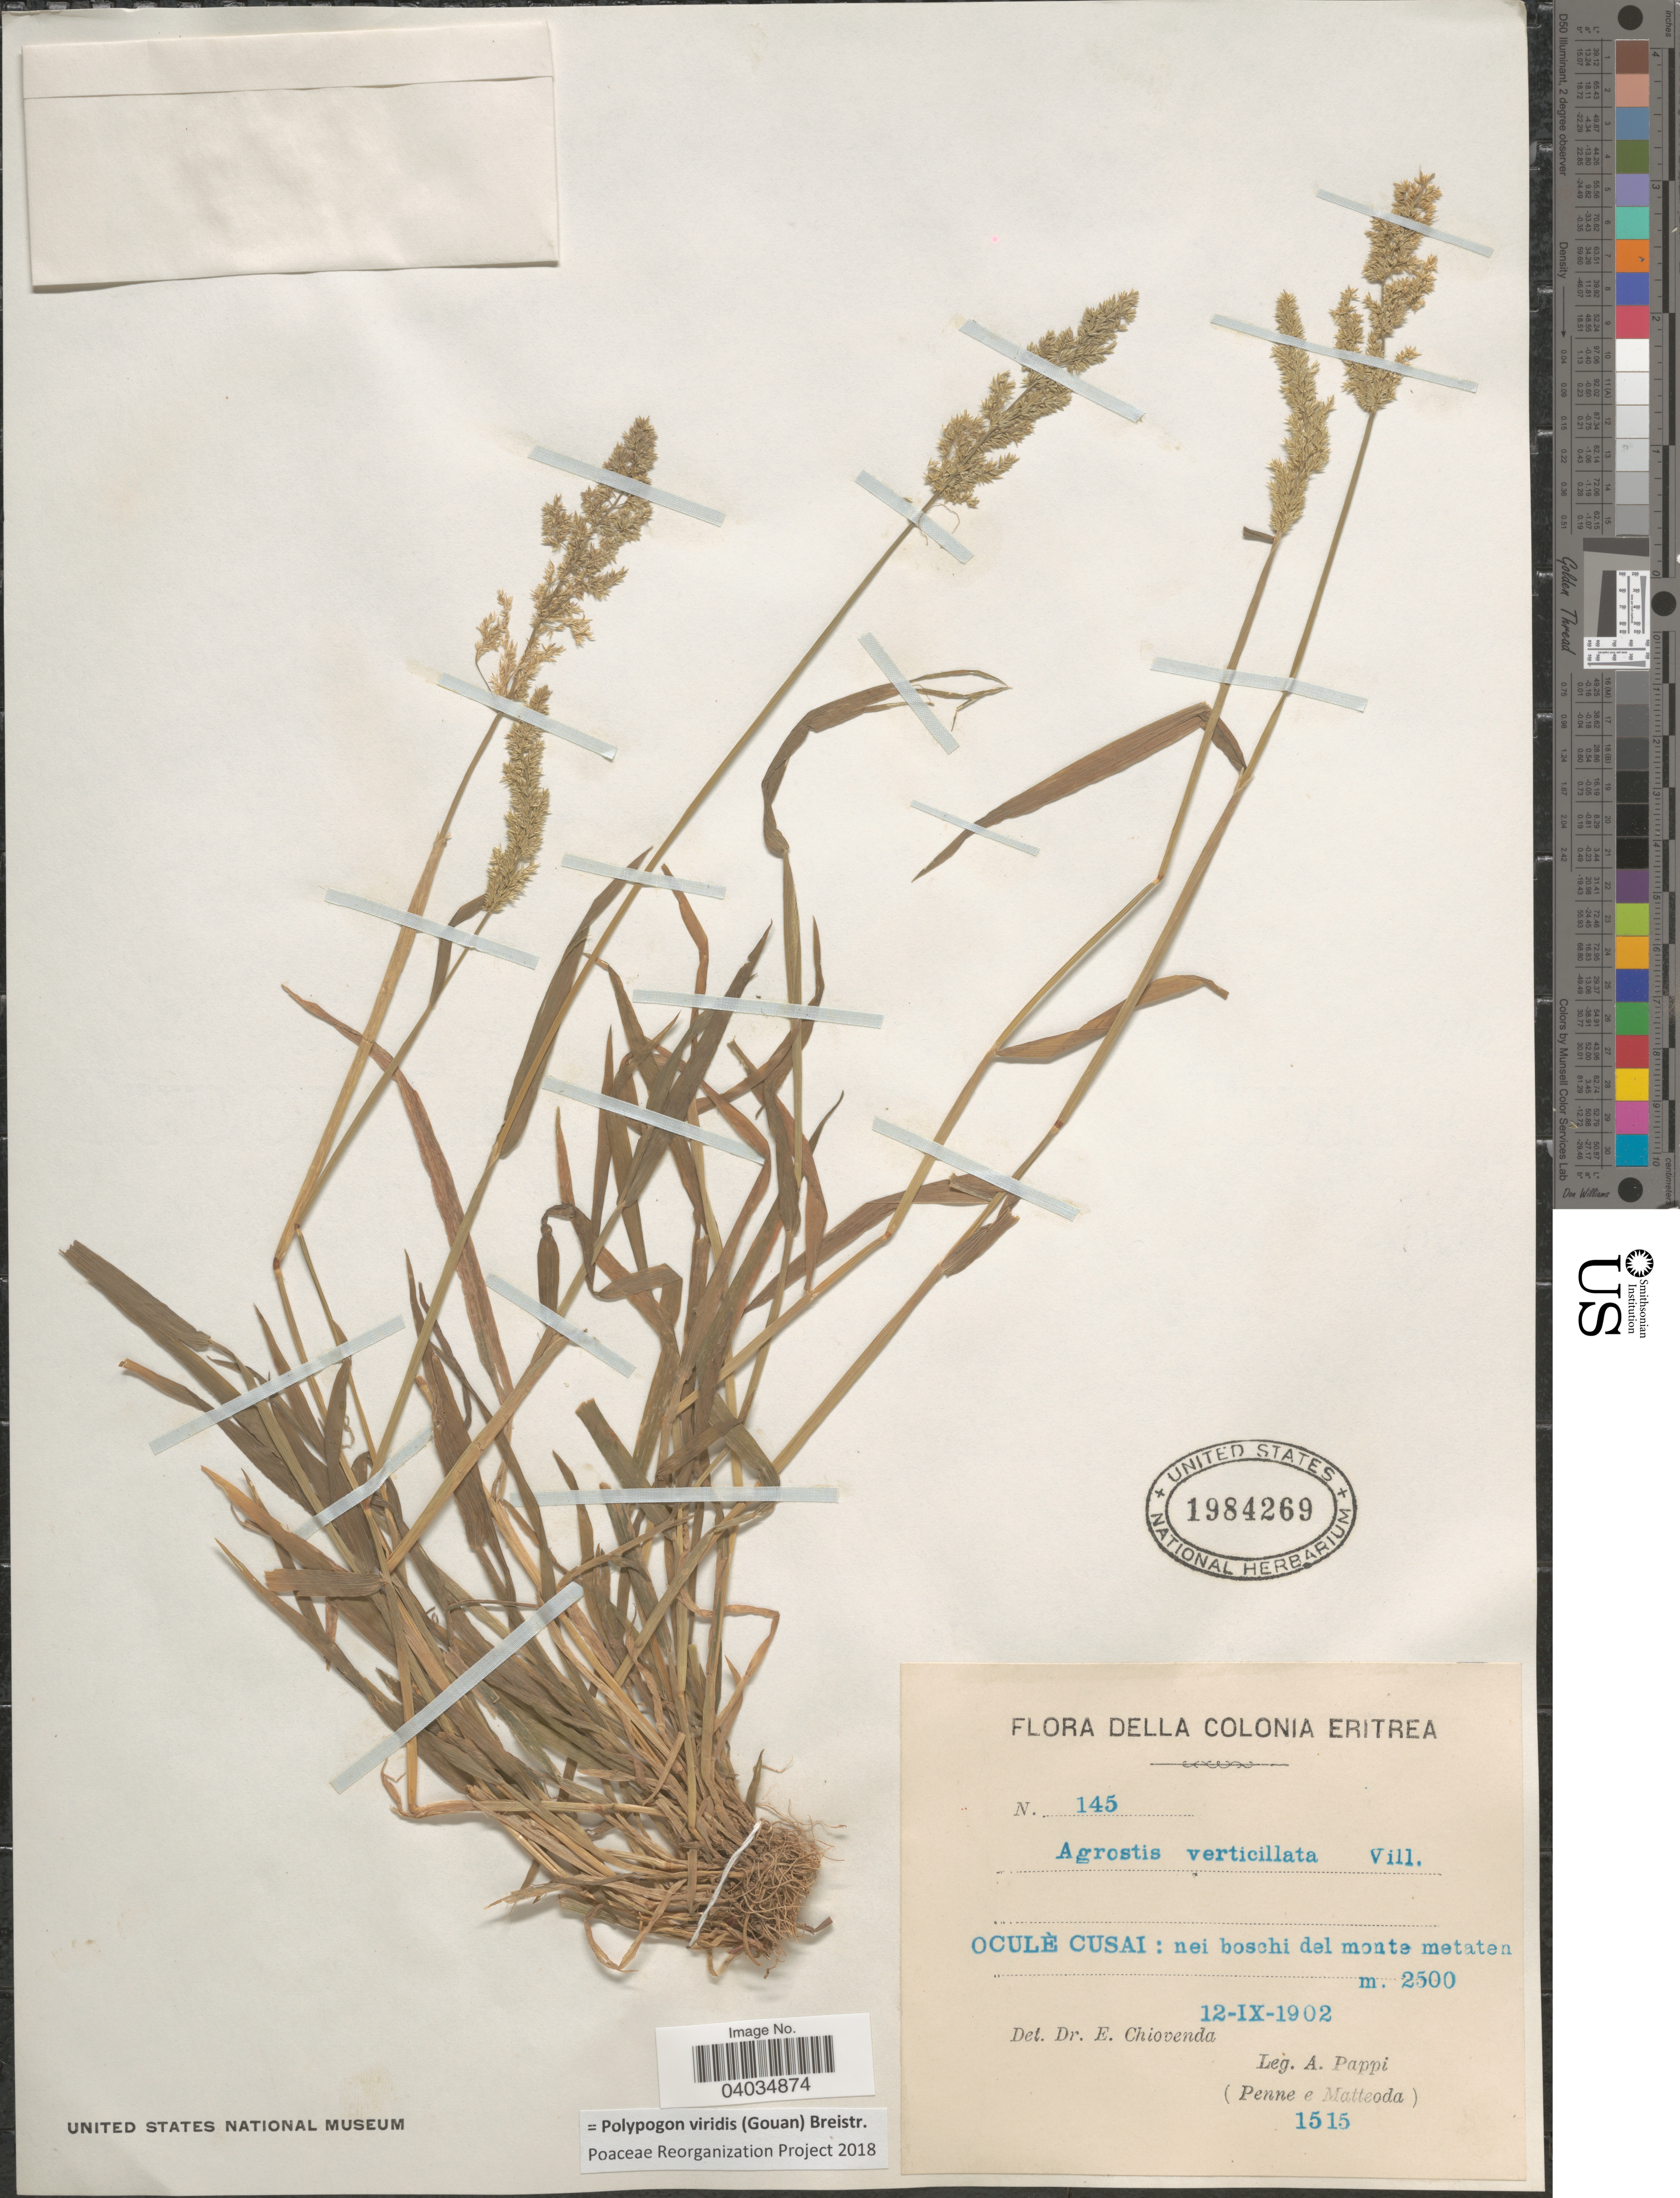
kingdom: Plantae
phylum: Tracheophyta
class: Liliopsida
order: Poales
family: Poaceae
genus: Polypogon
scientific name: Polypogon viridis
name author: (Gouan) Breistroffer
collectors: A. Pappi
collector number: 145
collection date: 1902-09-12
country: Eritrea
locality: Colonia Eritrea. Oculè Cusai: nei boschi del monte metaten.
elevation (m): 2500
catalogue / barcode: US 1984269